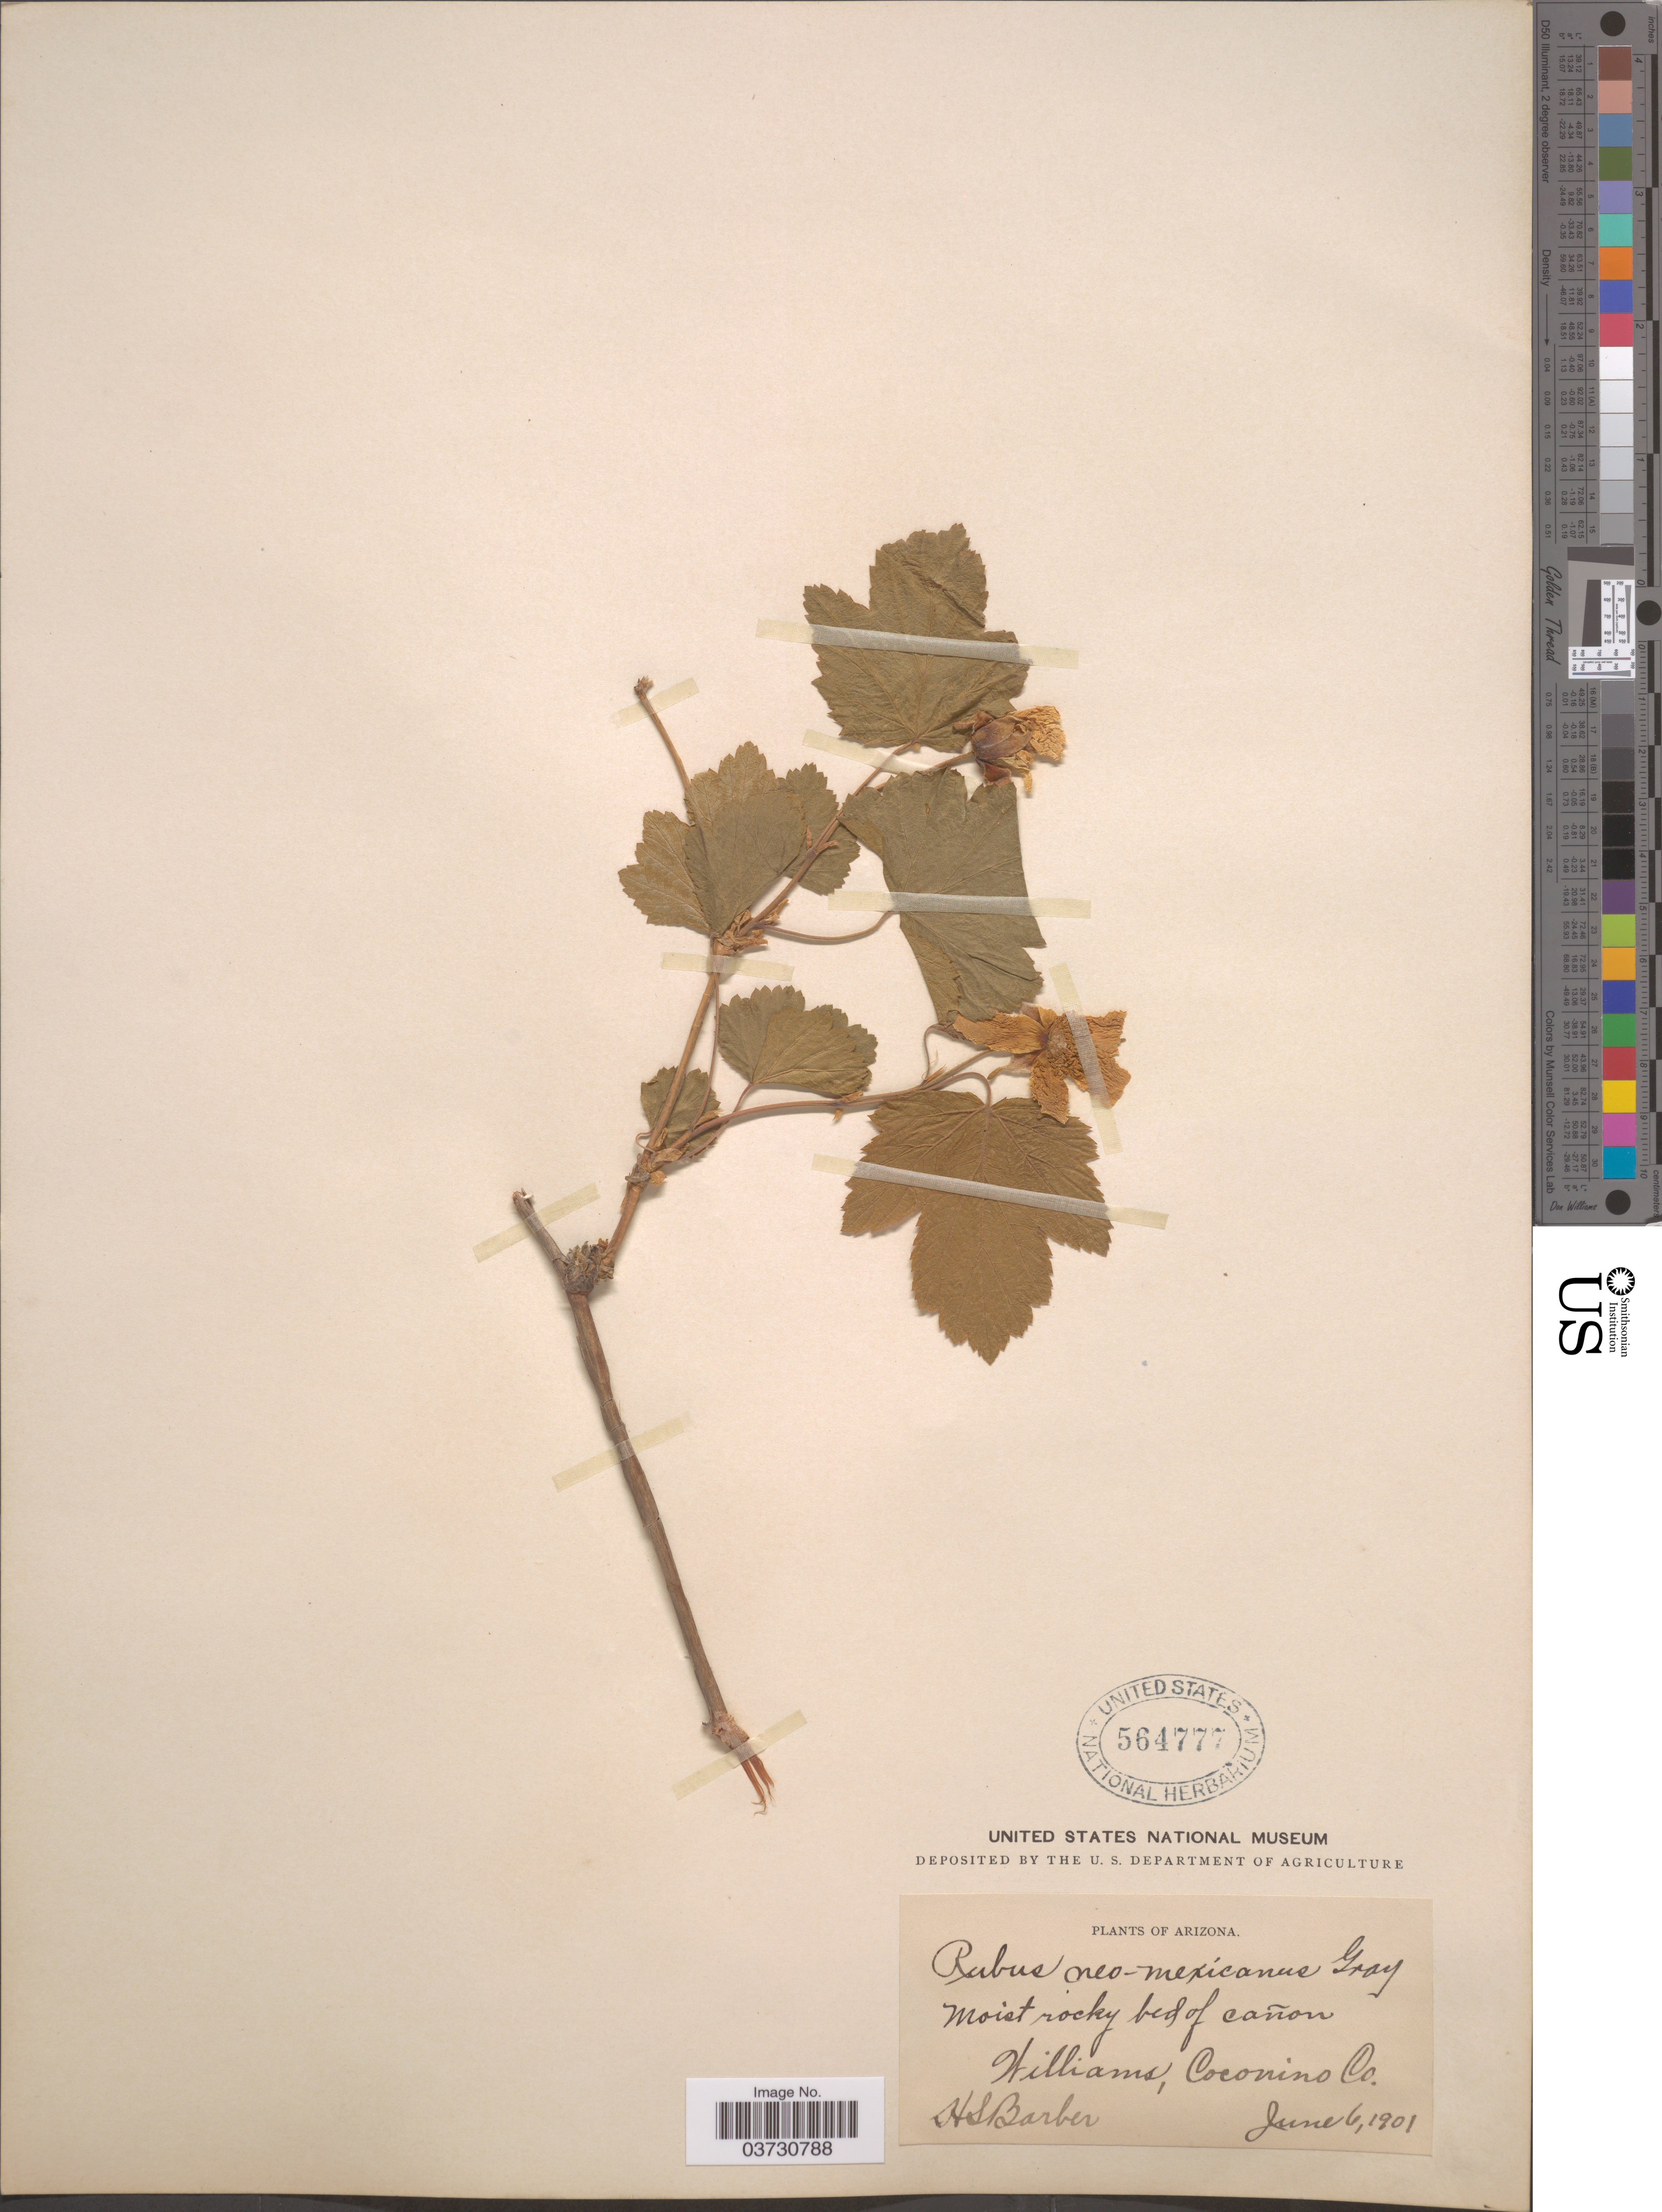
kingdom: Plantae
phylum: Tracheophyta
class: Magnoliopsida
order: Rosales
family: Rosaceae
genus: Rubus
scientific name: Rubus neomexicanus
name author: A. Gray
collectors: H. Barber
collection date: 1901-06-06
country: United States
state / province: Arizona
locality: Moist rocky bed of cañon. Williams, Coconino Co.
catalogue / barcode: US 564777